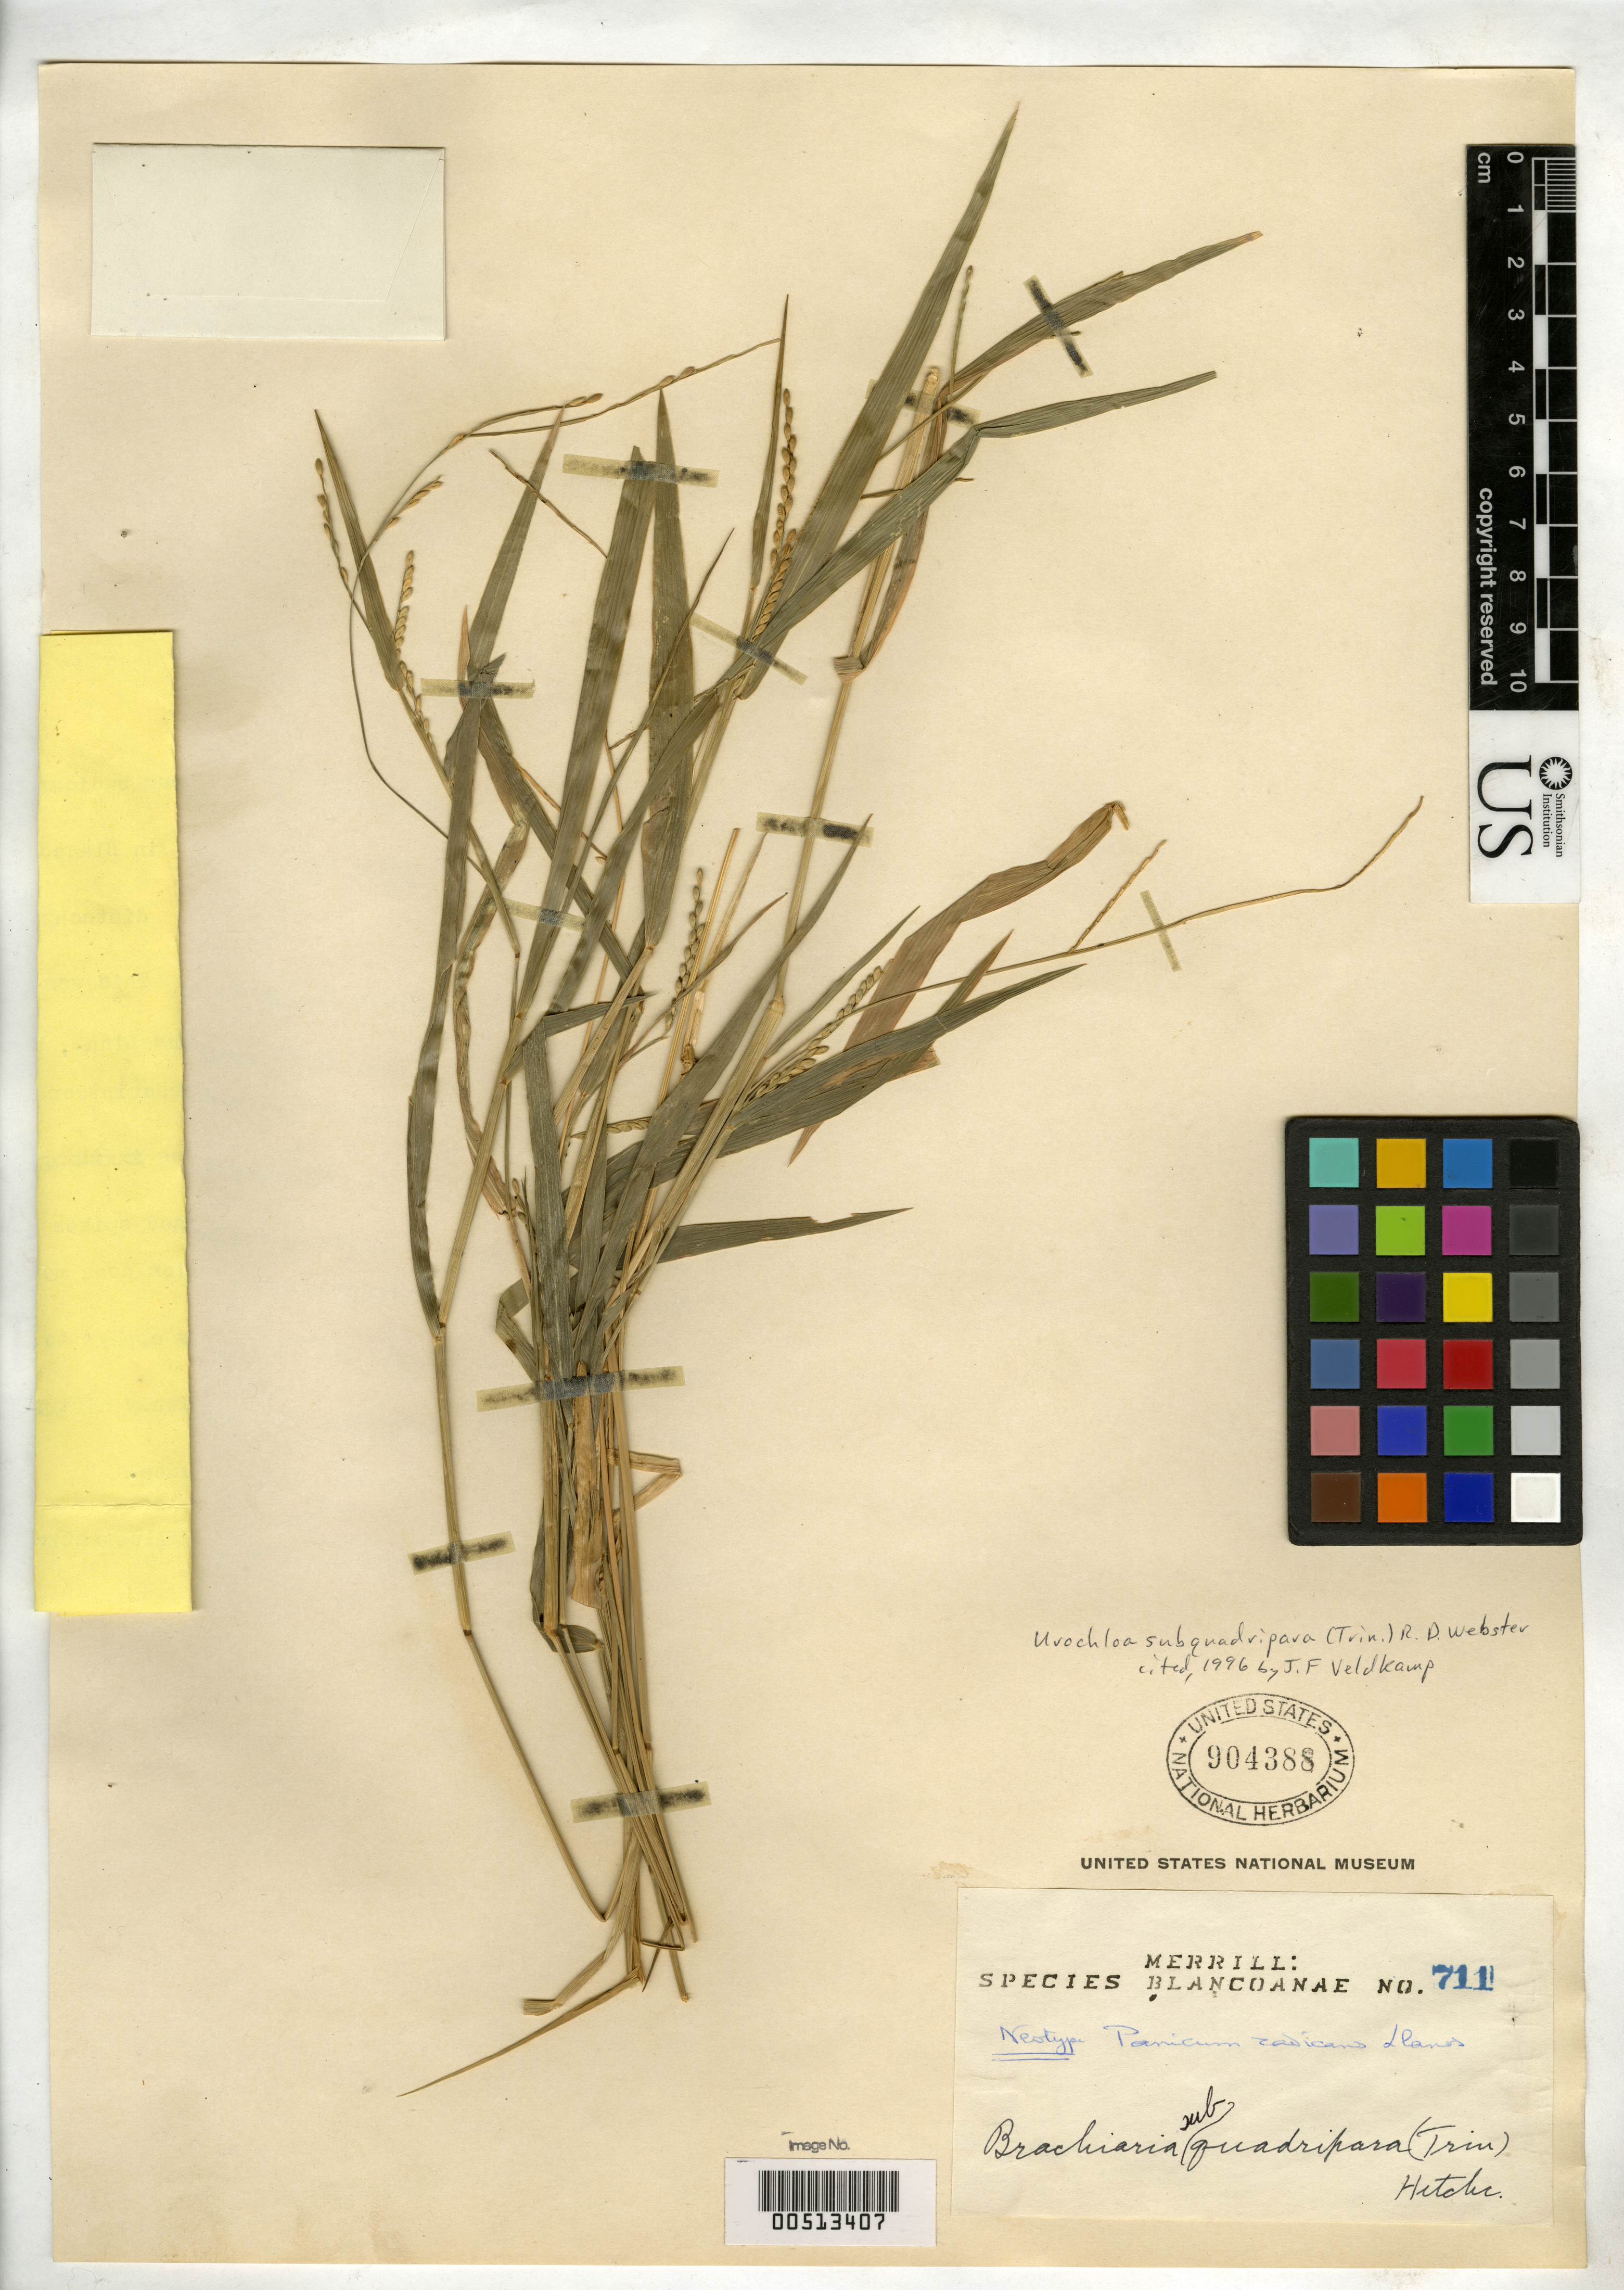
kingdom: Plantae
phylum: Tracheophyta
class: Liliopsida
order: Poales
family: Poaceae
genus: Panicum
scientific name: Panicum radicans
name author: Llanos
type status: Isoneotype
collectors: E. D. Merrill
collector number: Sp. Blancoan. 0711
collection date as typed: Dec 1914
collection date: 1914-12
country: Philippines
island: Luzon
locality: Manila.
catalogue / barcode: US 904388